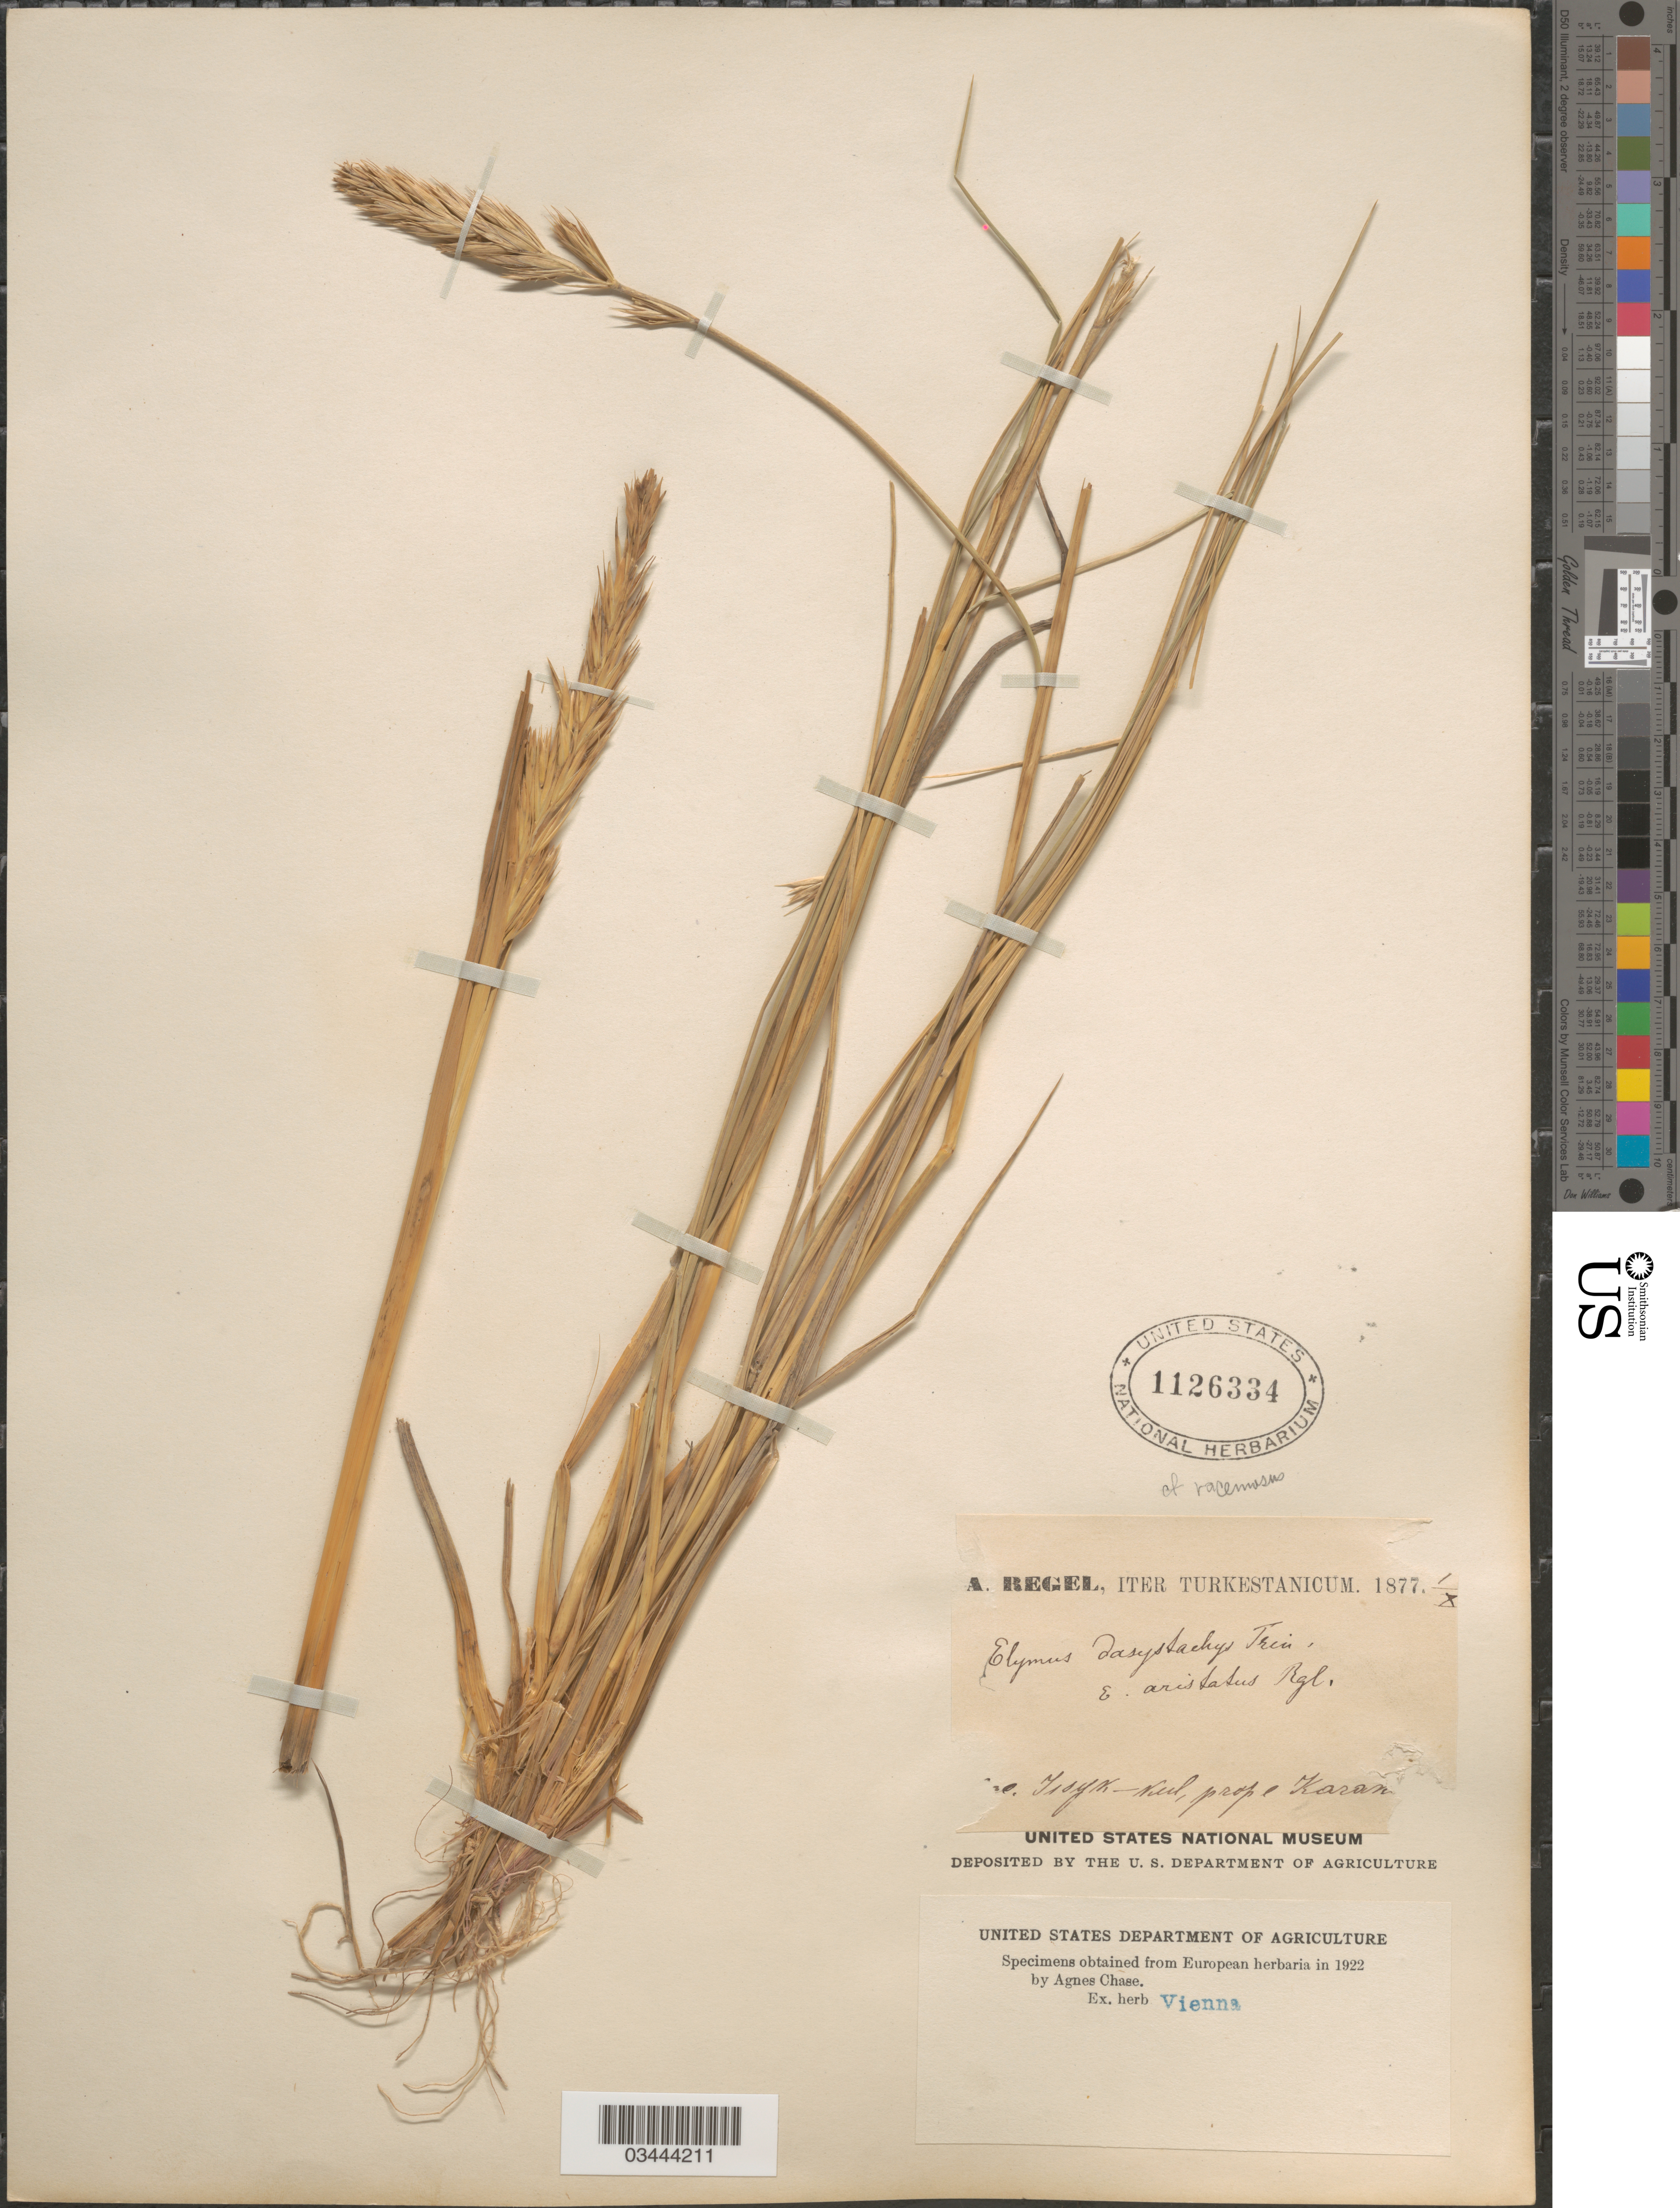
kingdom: Plantae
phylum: Tracheophyta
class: Liliopsida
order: Poales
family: Poaceae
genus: Leymus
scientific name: Leymus secalinus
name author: (Georgi) Tzvelev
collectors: A. Regel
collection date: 1887-10-01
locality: Iter Turkestanicum 1877. Isoyk - Kul, prope Karam [illegible text]. [interpreted]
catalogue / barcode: US 1126334